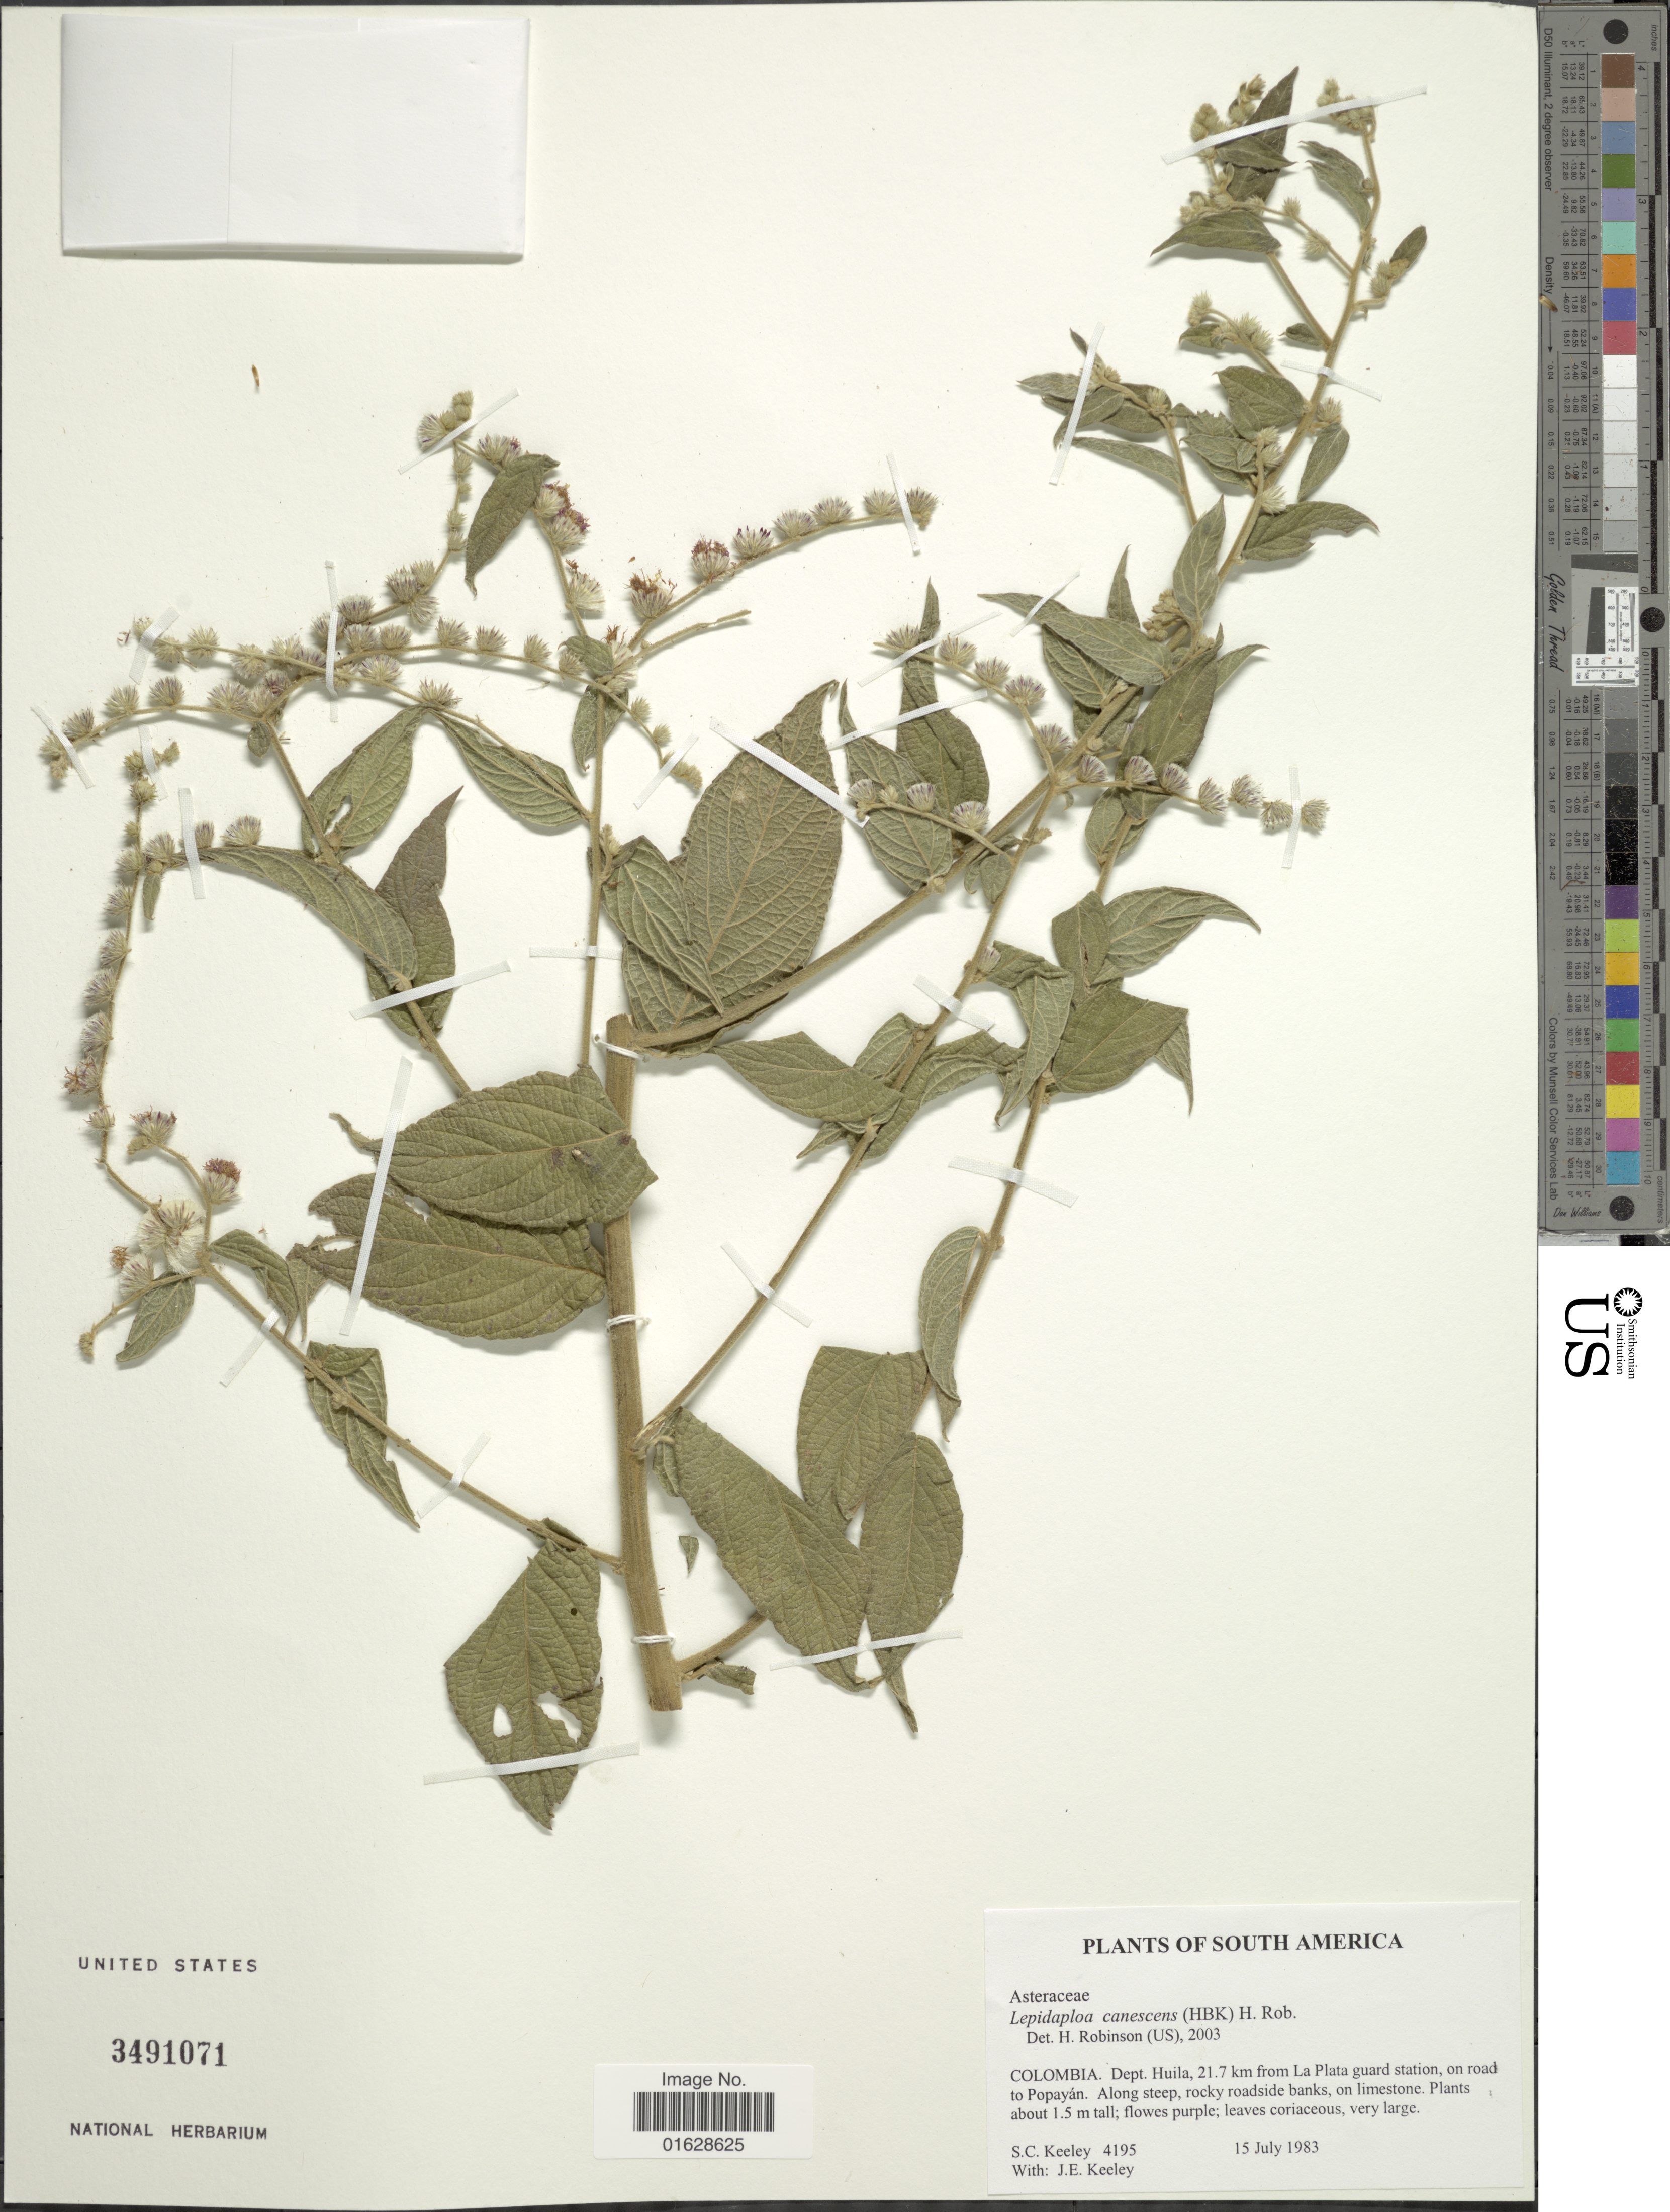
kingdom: Plantae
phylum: Tracheophyta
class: Magnoliopsida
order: Asterales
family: Asteraceae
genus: Lepidaploa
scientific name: Lepidaploa canescens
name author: (Kunth) H. Rob.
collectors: S. C. Keeley & J. E. Keeley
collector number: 4195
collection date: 1983-07-15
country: Colombia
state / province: Huila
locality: Colombia. Dept. Huila, 21.7 km from La Plata guard station, on road to Popayan. Along steep, rocky roadside banks, on limestone.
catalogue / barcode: US 3491071